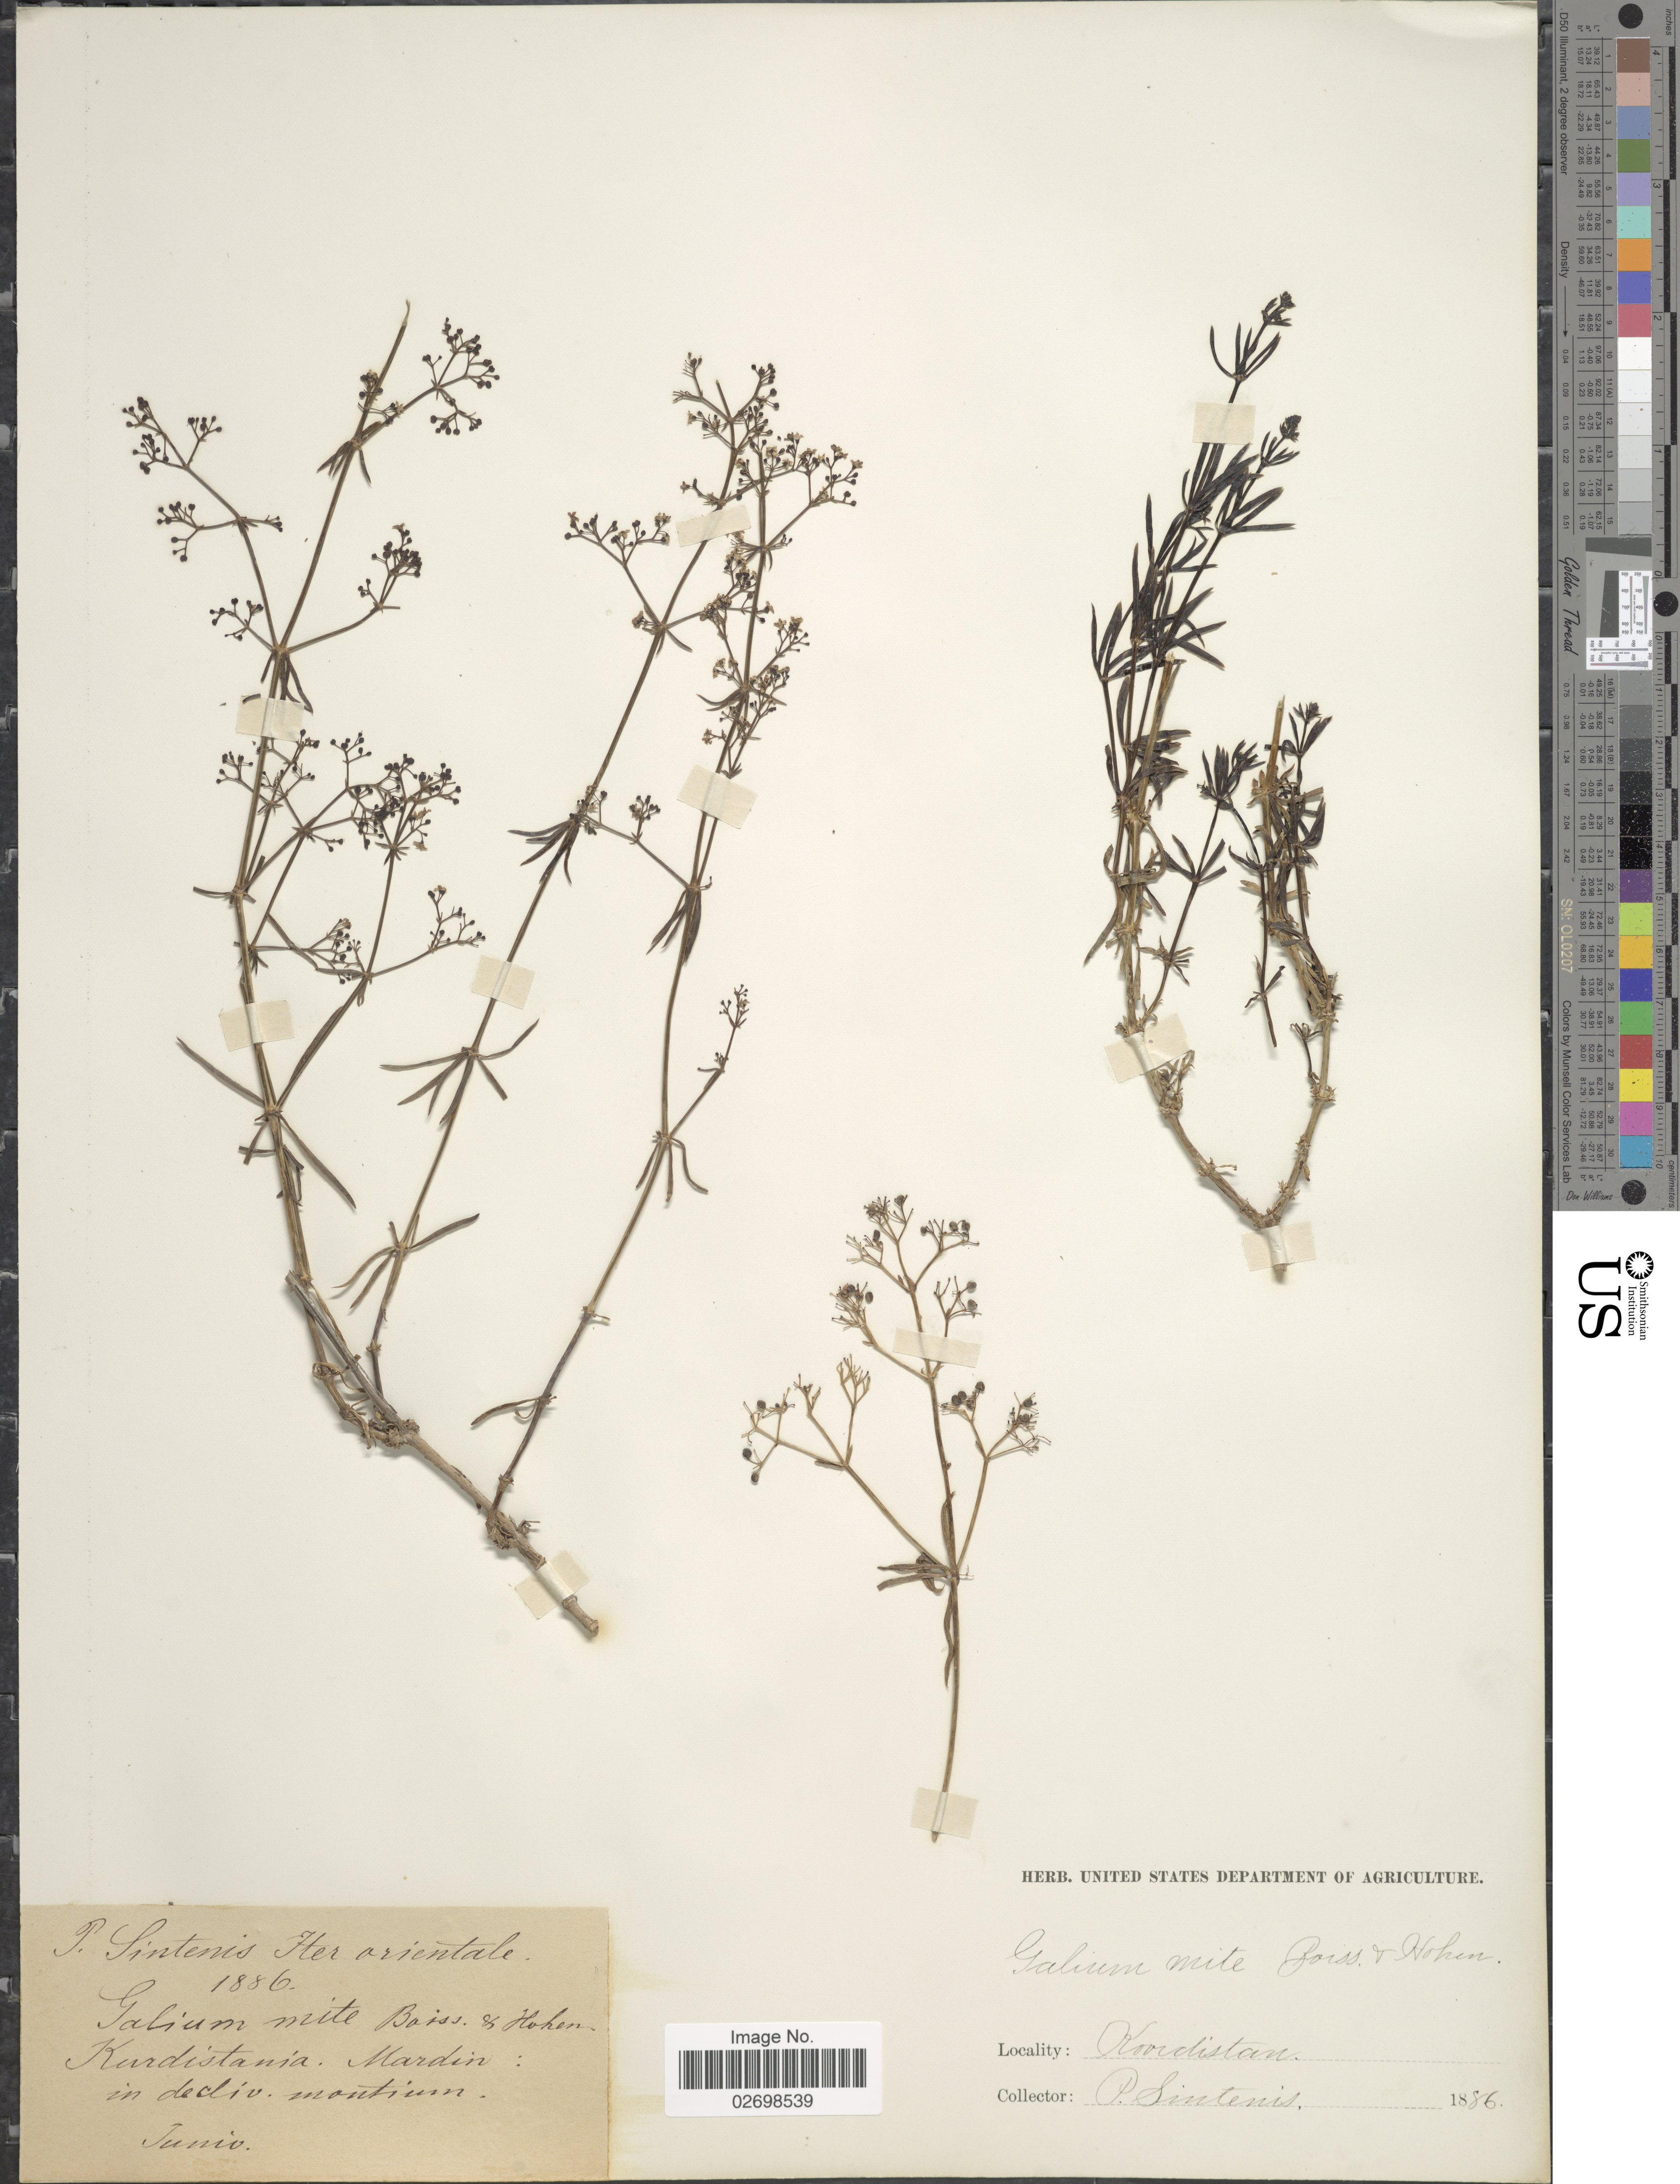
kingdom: Plantae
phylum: Tracheophyta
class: Magnoliopsida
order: Gentianales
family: Rubiaceae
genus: Galium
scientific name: Galium mite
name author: Boiss. & Hohen.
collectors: P. Sintenis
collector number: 880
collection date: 1888-06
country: Turkey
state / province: Mardin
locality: Kurdistania. Mardin: in decliv. montium.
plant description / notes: This collection is part of Paul Sintenis' “Iter Orientale 1888” trip, and the collector number is 880.